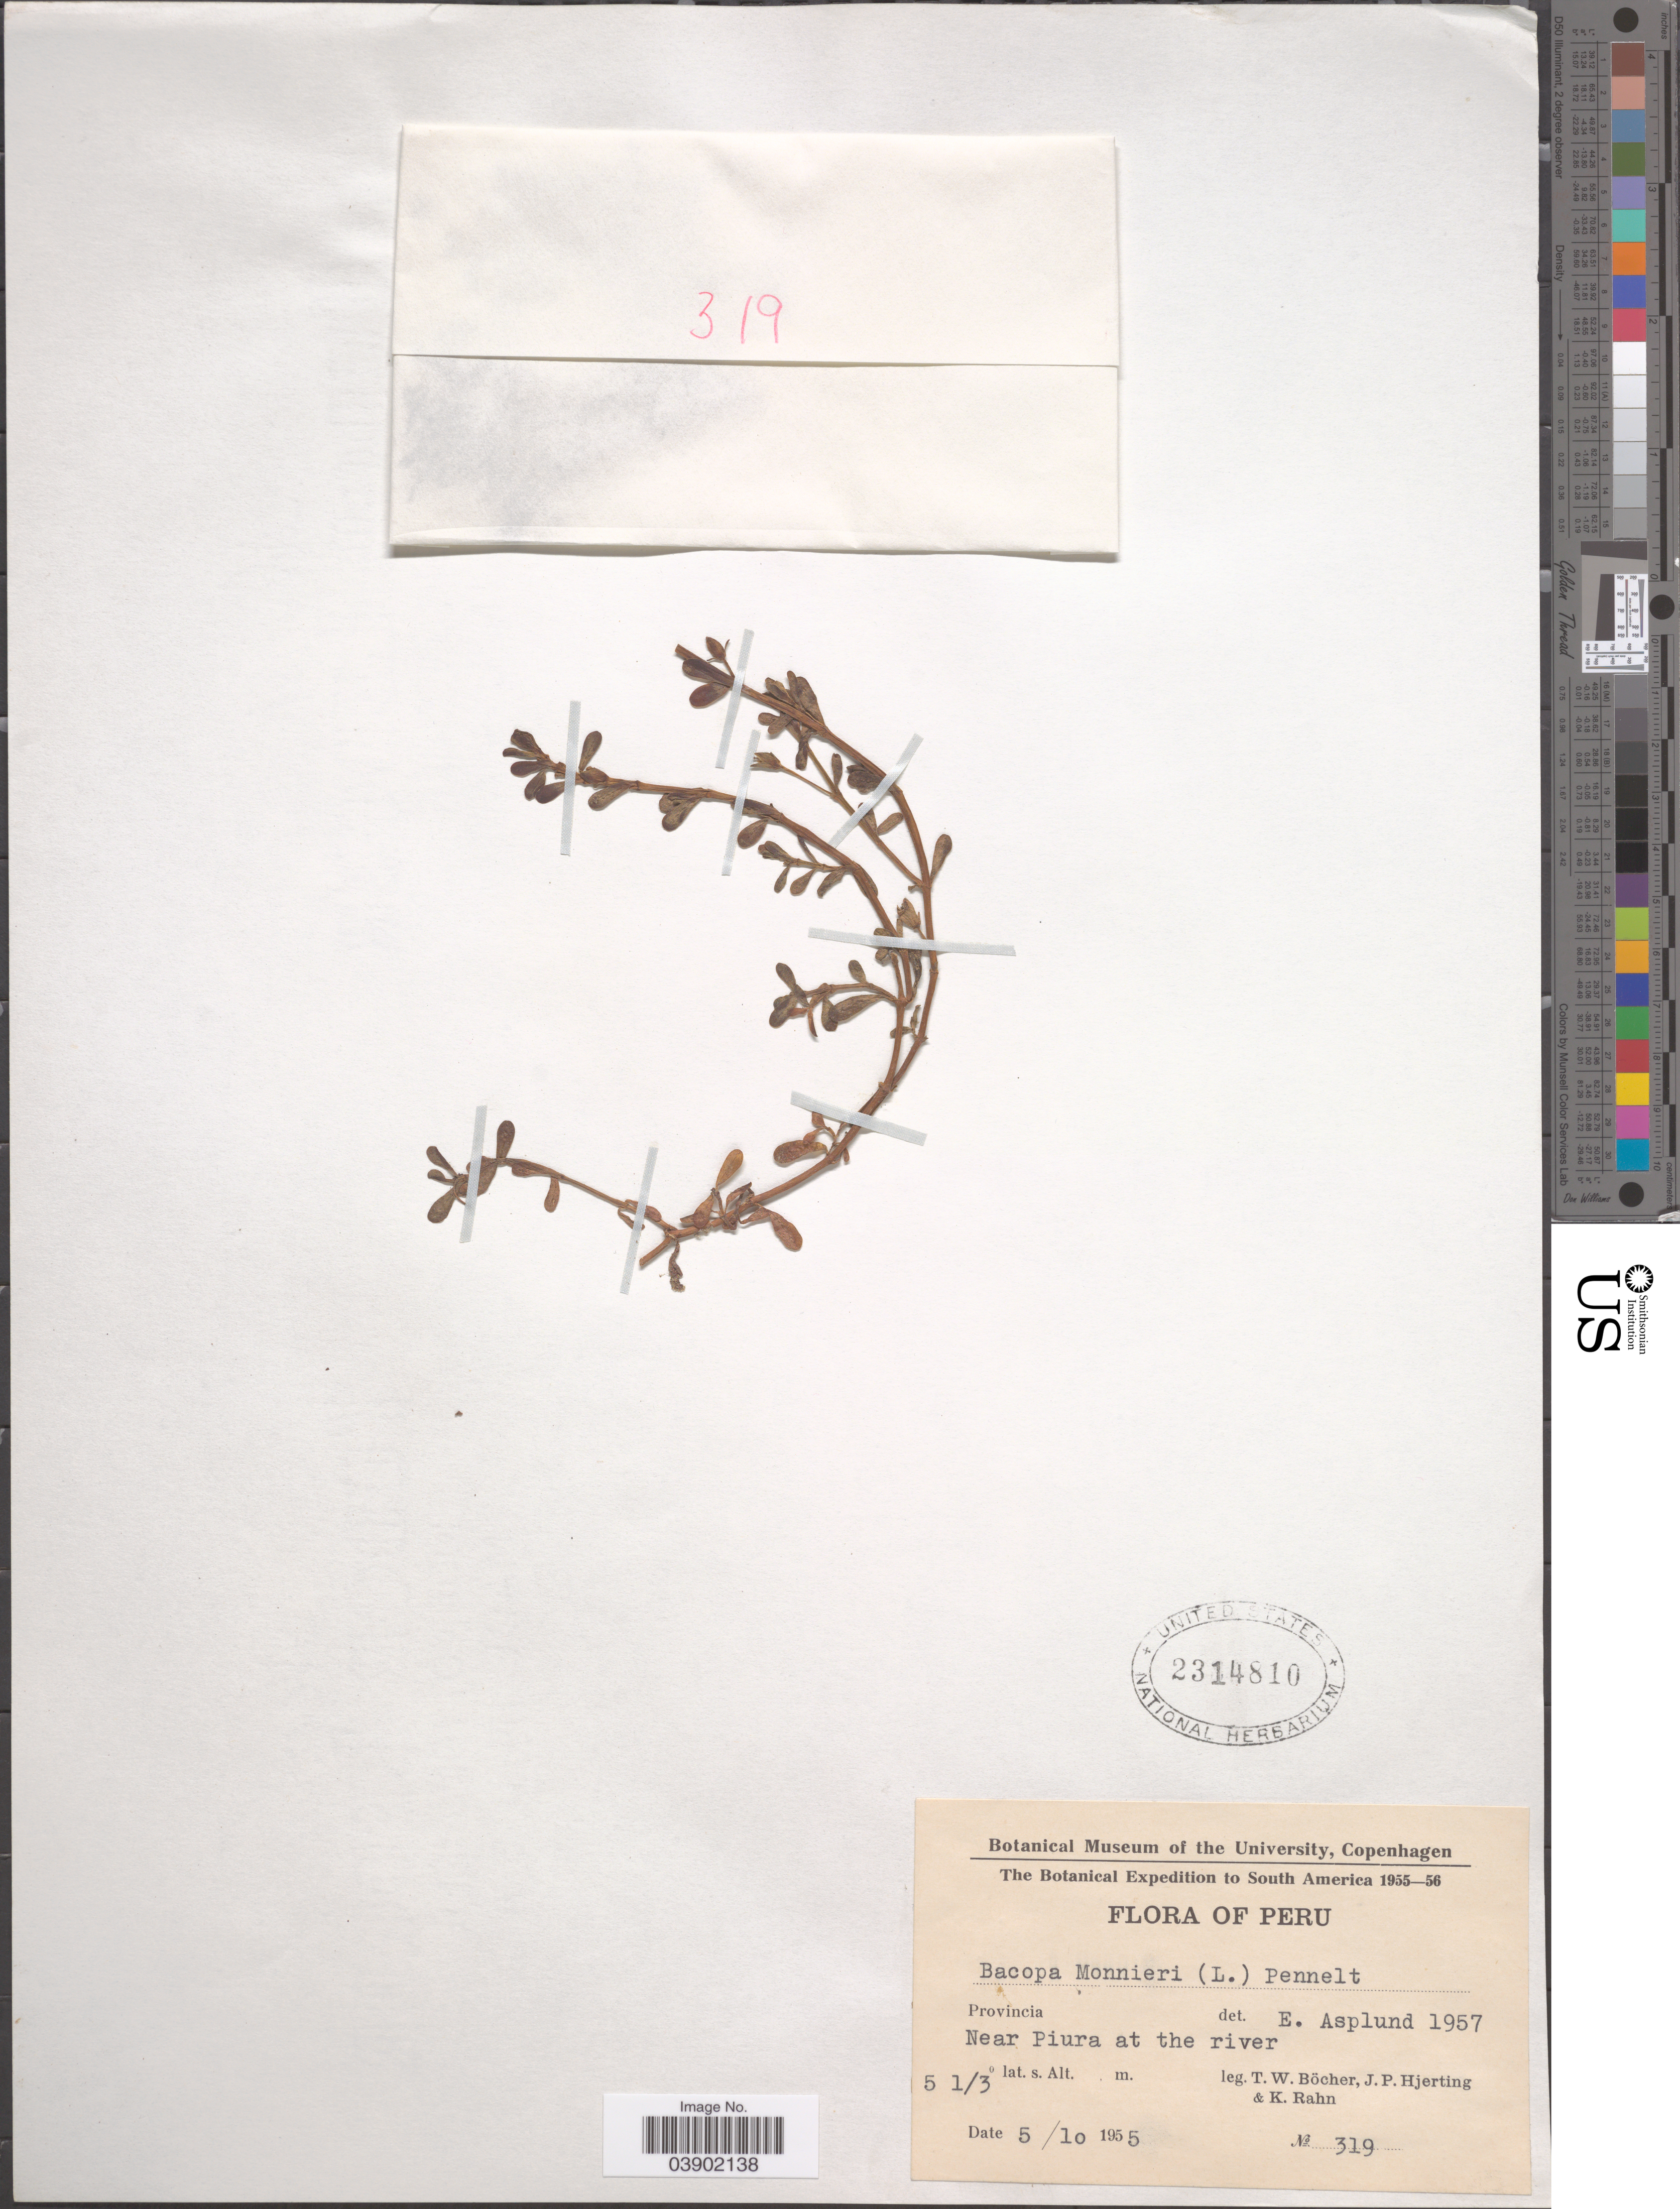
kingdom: Plantae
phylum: Tracheophyta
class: Magnoliopsida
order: Lamiales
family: Plantaginaceae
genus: Bacopa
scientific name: Bacopa monnieri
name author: (L.) Pennell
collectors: T. Böcher, J. P. Hjerting & K. Rahn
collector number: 319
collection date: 1955-10-05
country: Peru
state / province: Piura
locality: Near Piura at the river.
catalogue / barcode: US 2314810